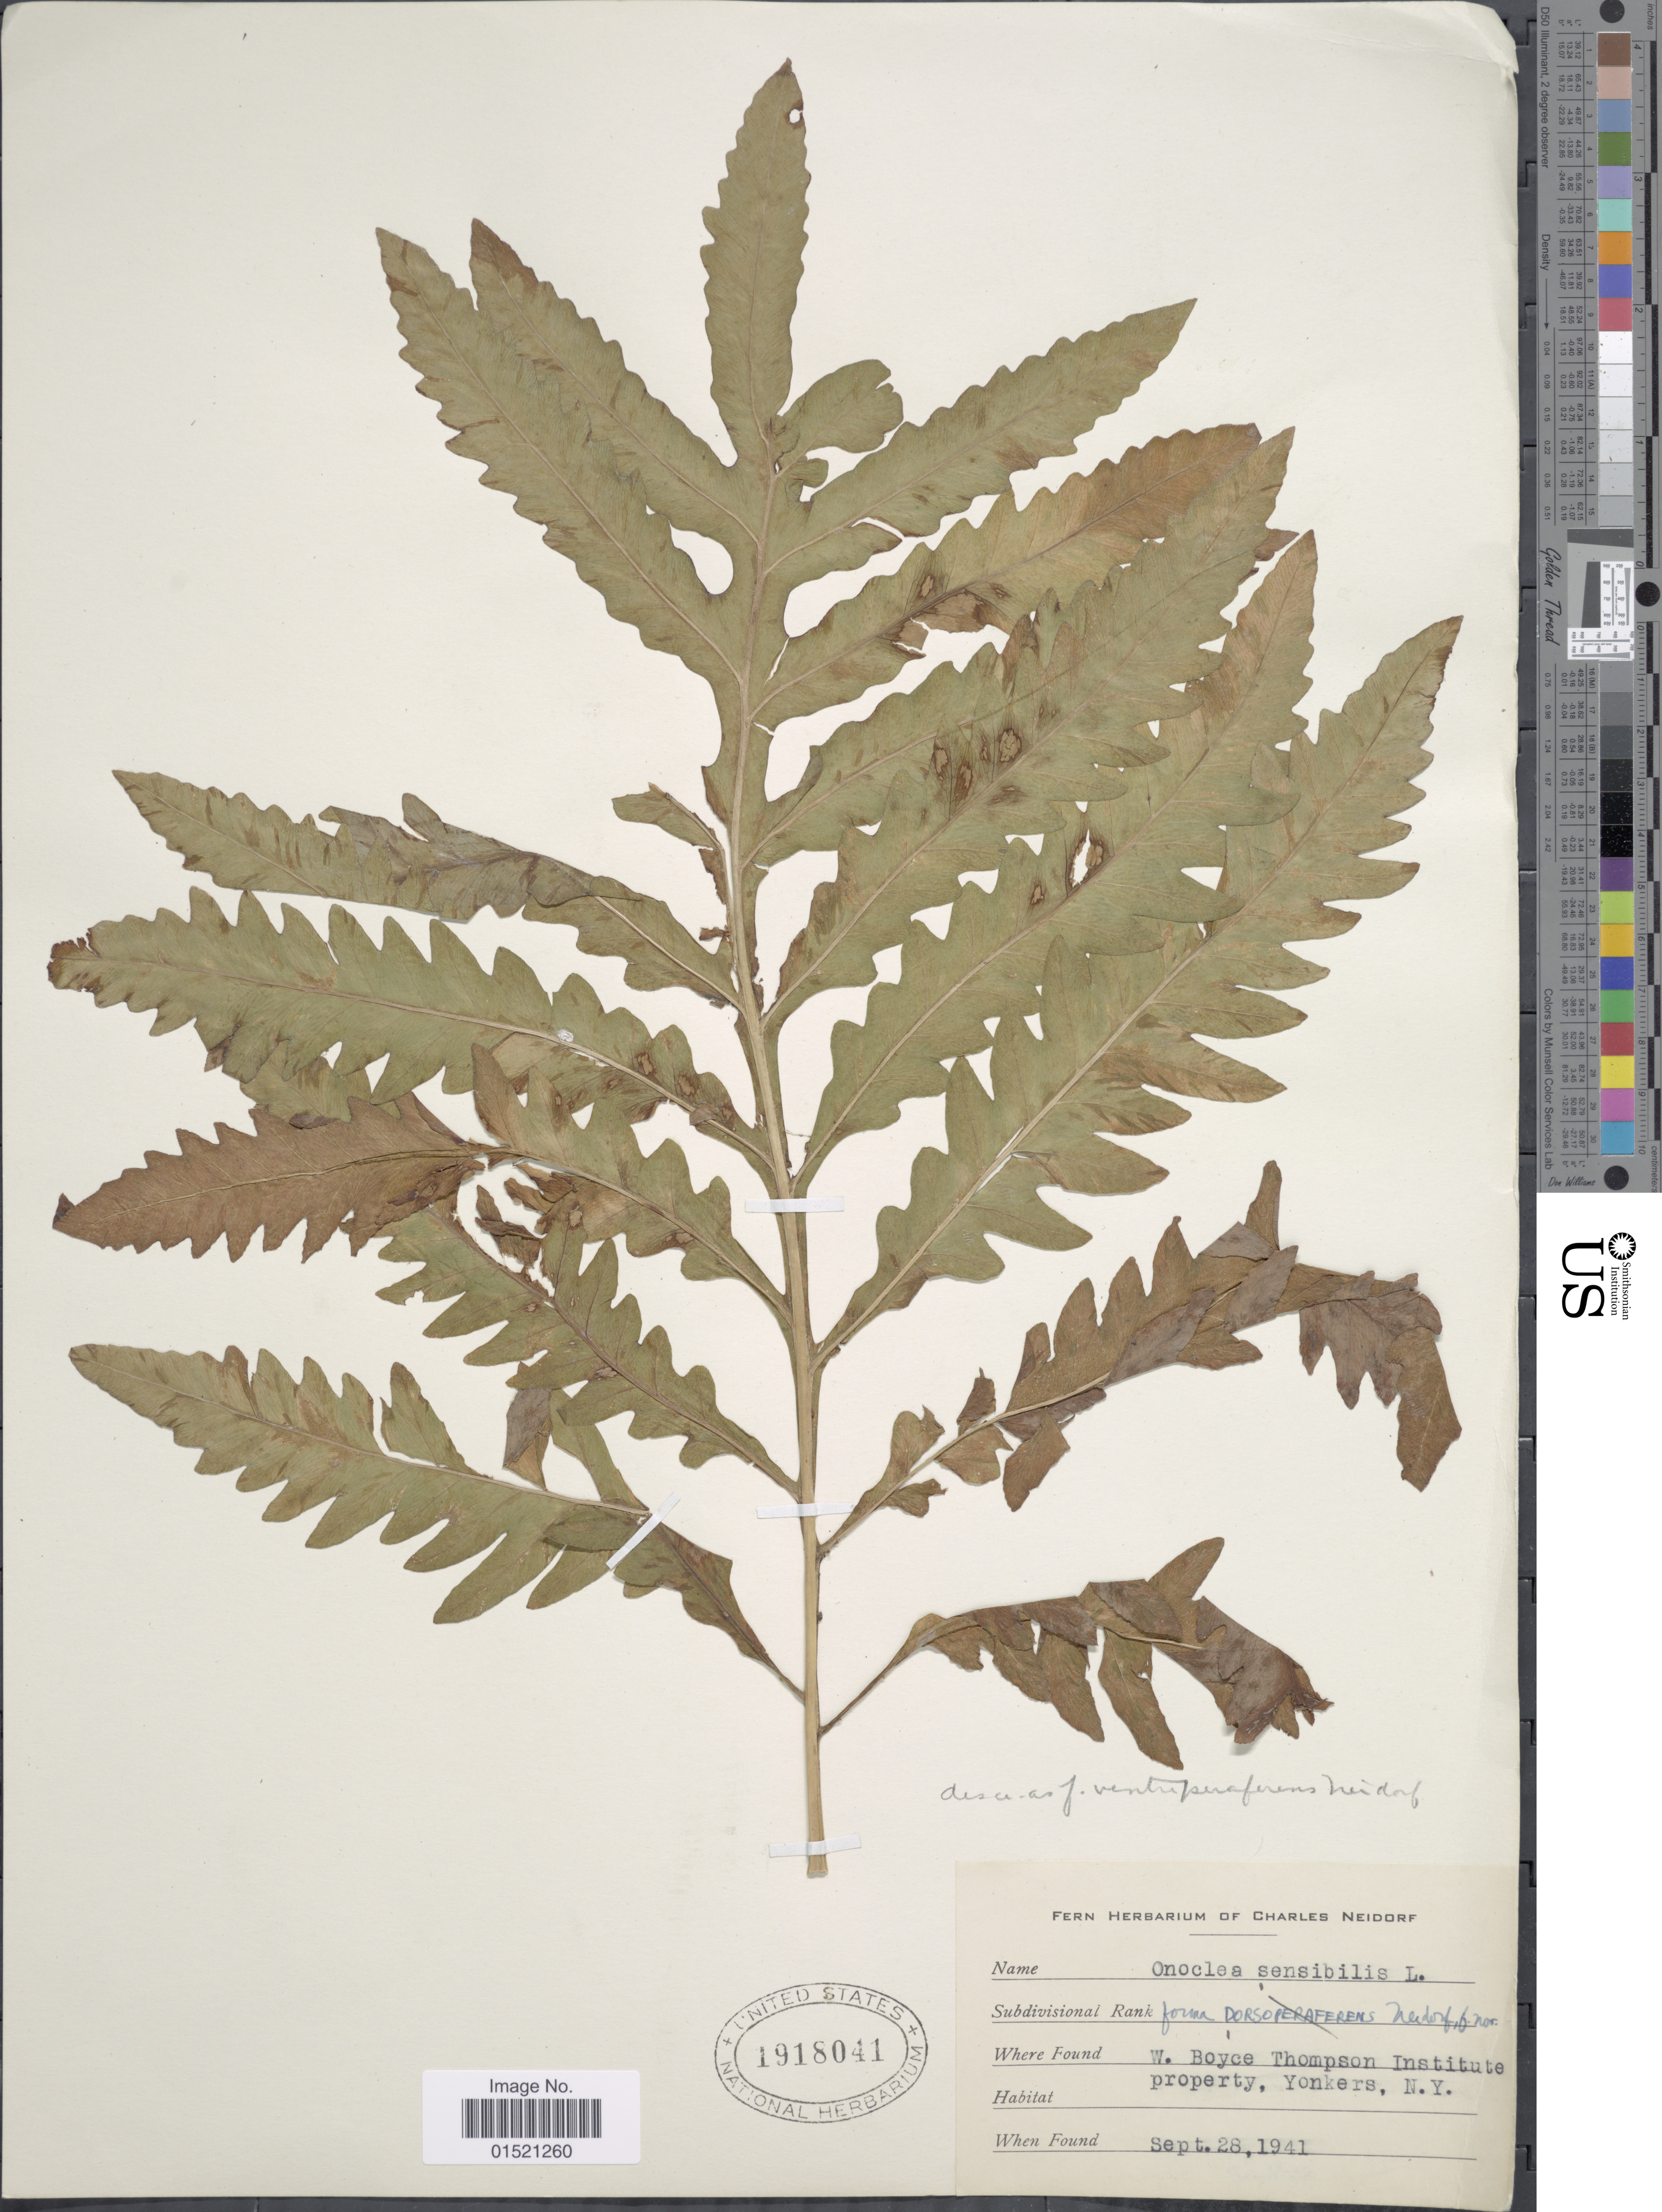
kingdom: Plantae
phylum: Tracheophyta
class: Polypodiopsida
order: Polypodiales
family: Onocleaceae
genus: Onoclea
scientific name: Onoclea sensibilis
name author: L.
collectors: ex herb. Charles Neidorf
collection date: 1941-09-28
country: United States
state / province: New York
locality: W. Boyce Thompson Institute property, Yonkers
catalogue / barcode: US 1918041